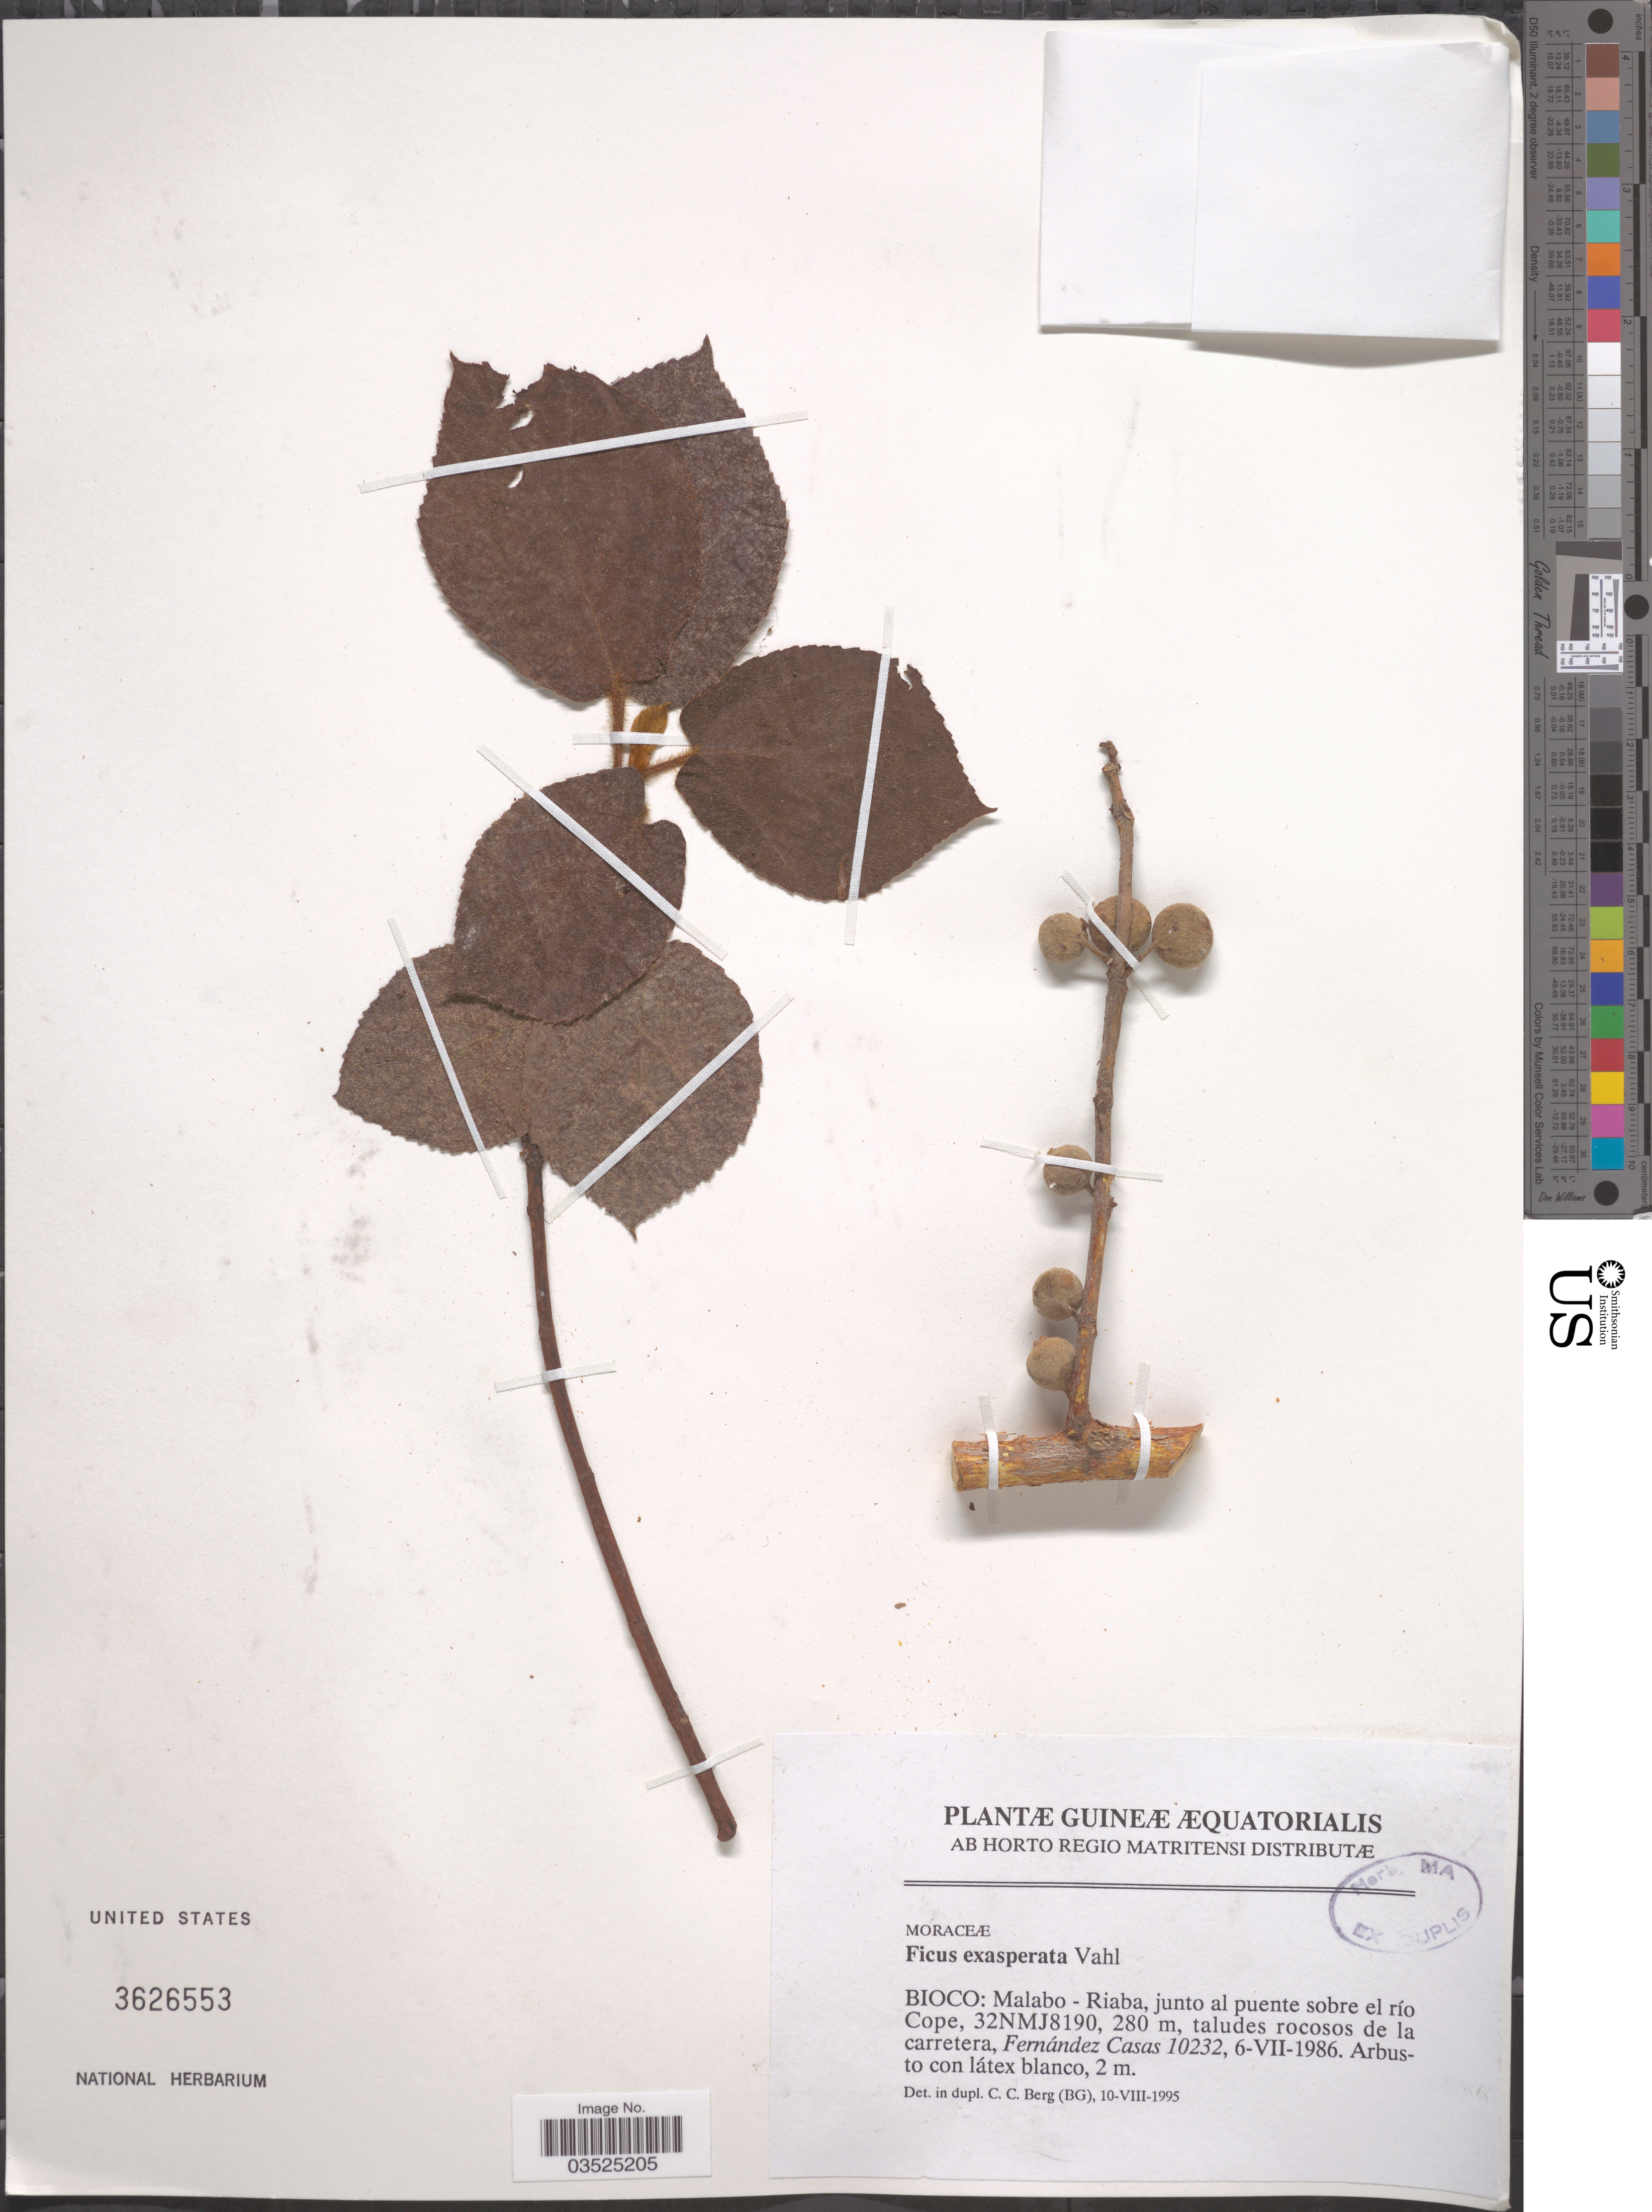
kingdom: Plantae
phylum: Tracheophyta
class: Magnoliopsida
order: Rosales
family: Moraceae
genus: Ficus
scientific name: Ficus exasperata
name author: Vahl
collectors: F. Casas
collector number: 10232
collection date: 1986-07-06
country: Equatorial Guinea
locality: Bioco: Malabo - Riaba, junto al puente sobre el río Cope, 32NMJ8190.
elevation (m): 280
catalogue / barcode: US 3626553